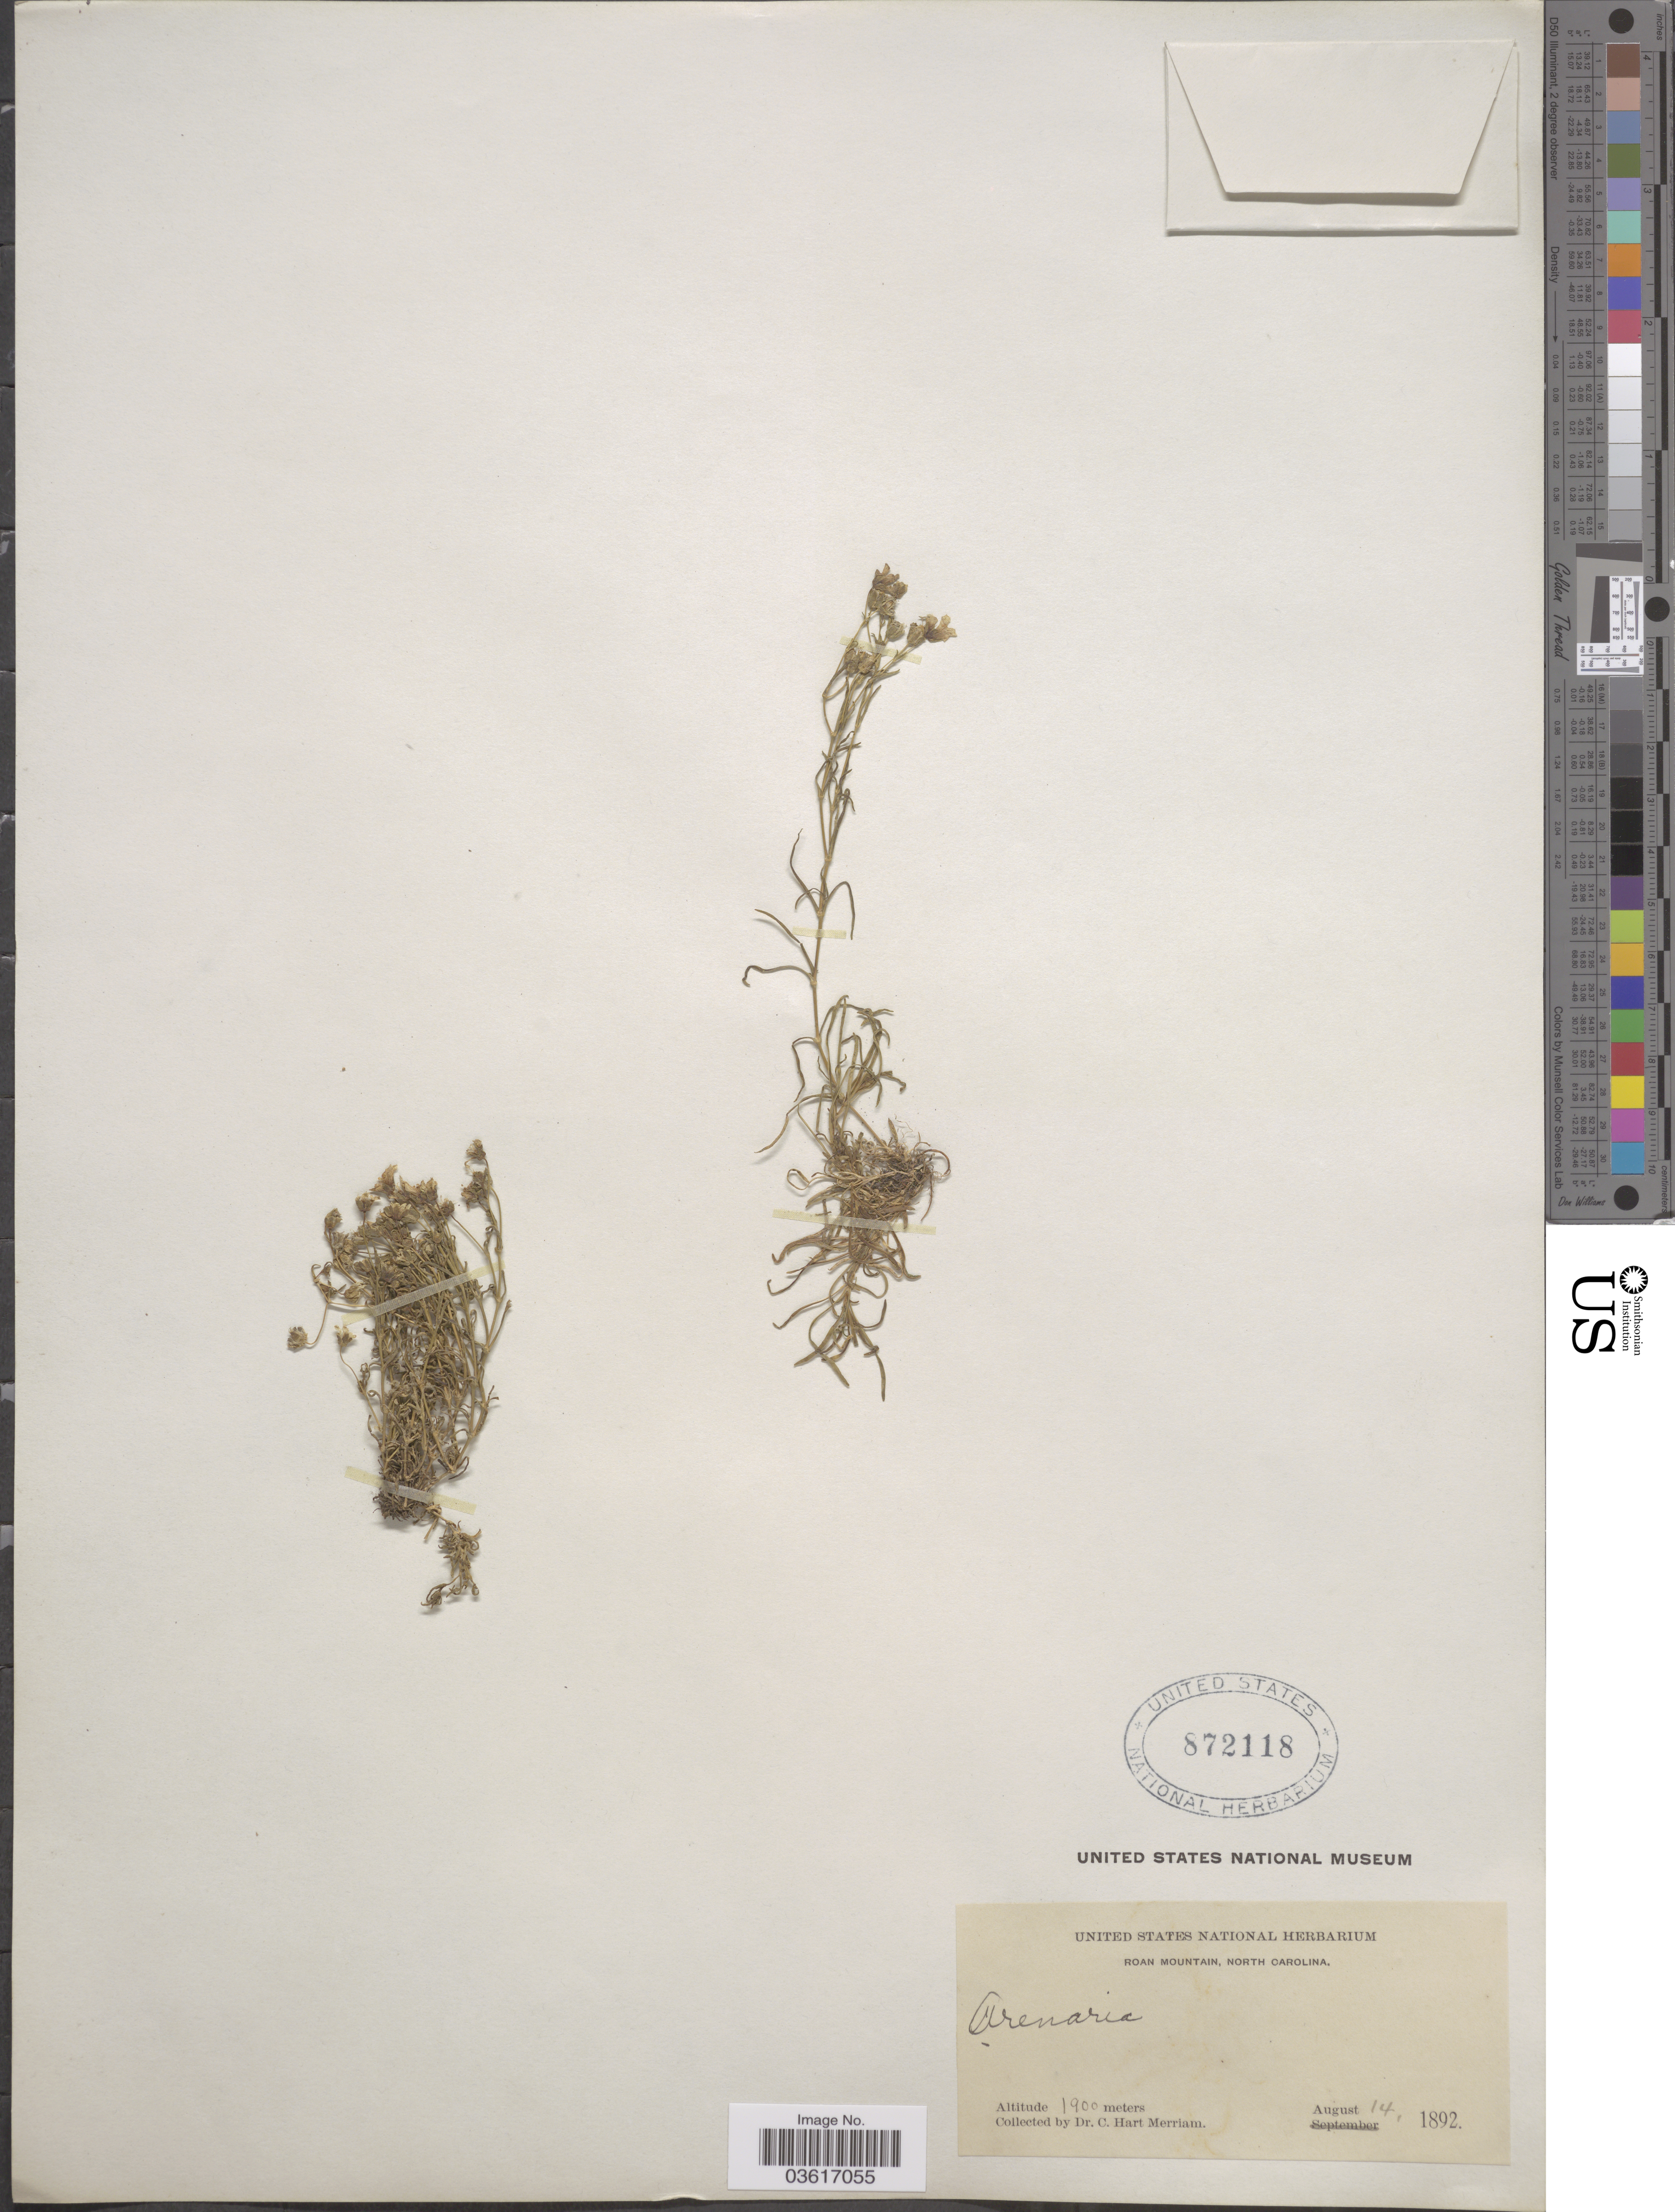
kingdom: Plantae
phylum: Tracheophyta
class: Magnoliopsida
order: Caryophyllales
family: Caryophyllaceae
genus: Minuartia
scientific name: Minuartia sp.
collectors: C. Merriam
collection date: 1892-08-14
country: United States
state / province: North Carolina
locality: Roan Mountain.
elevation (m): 1900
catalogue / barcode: US 872118